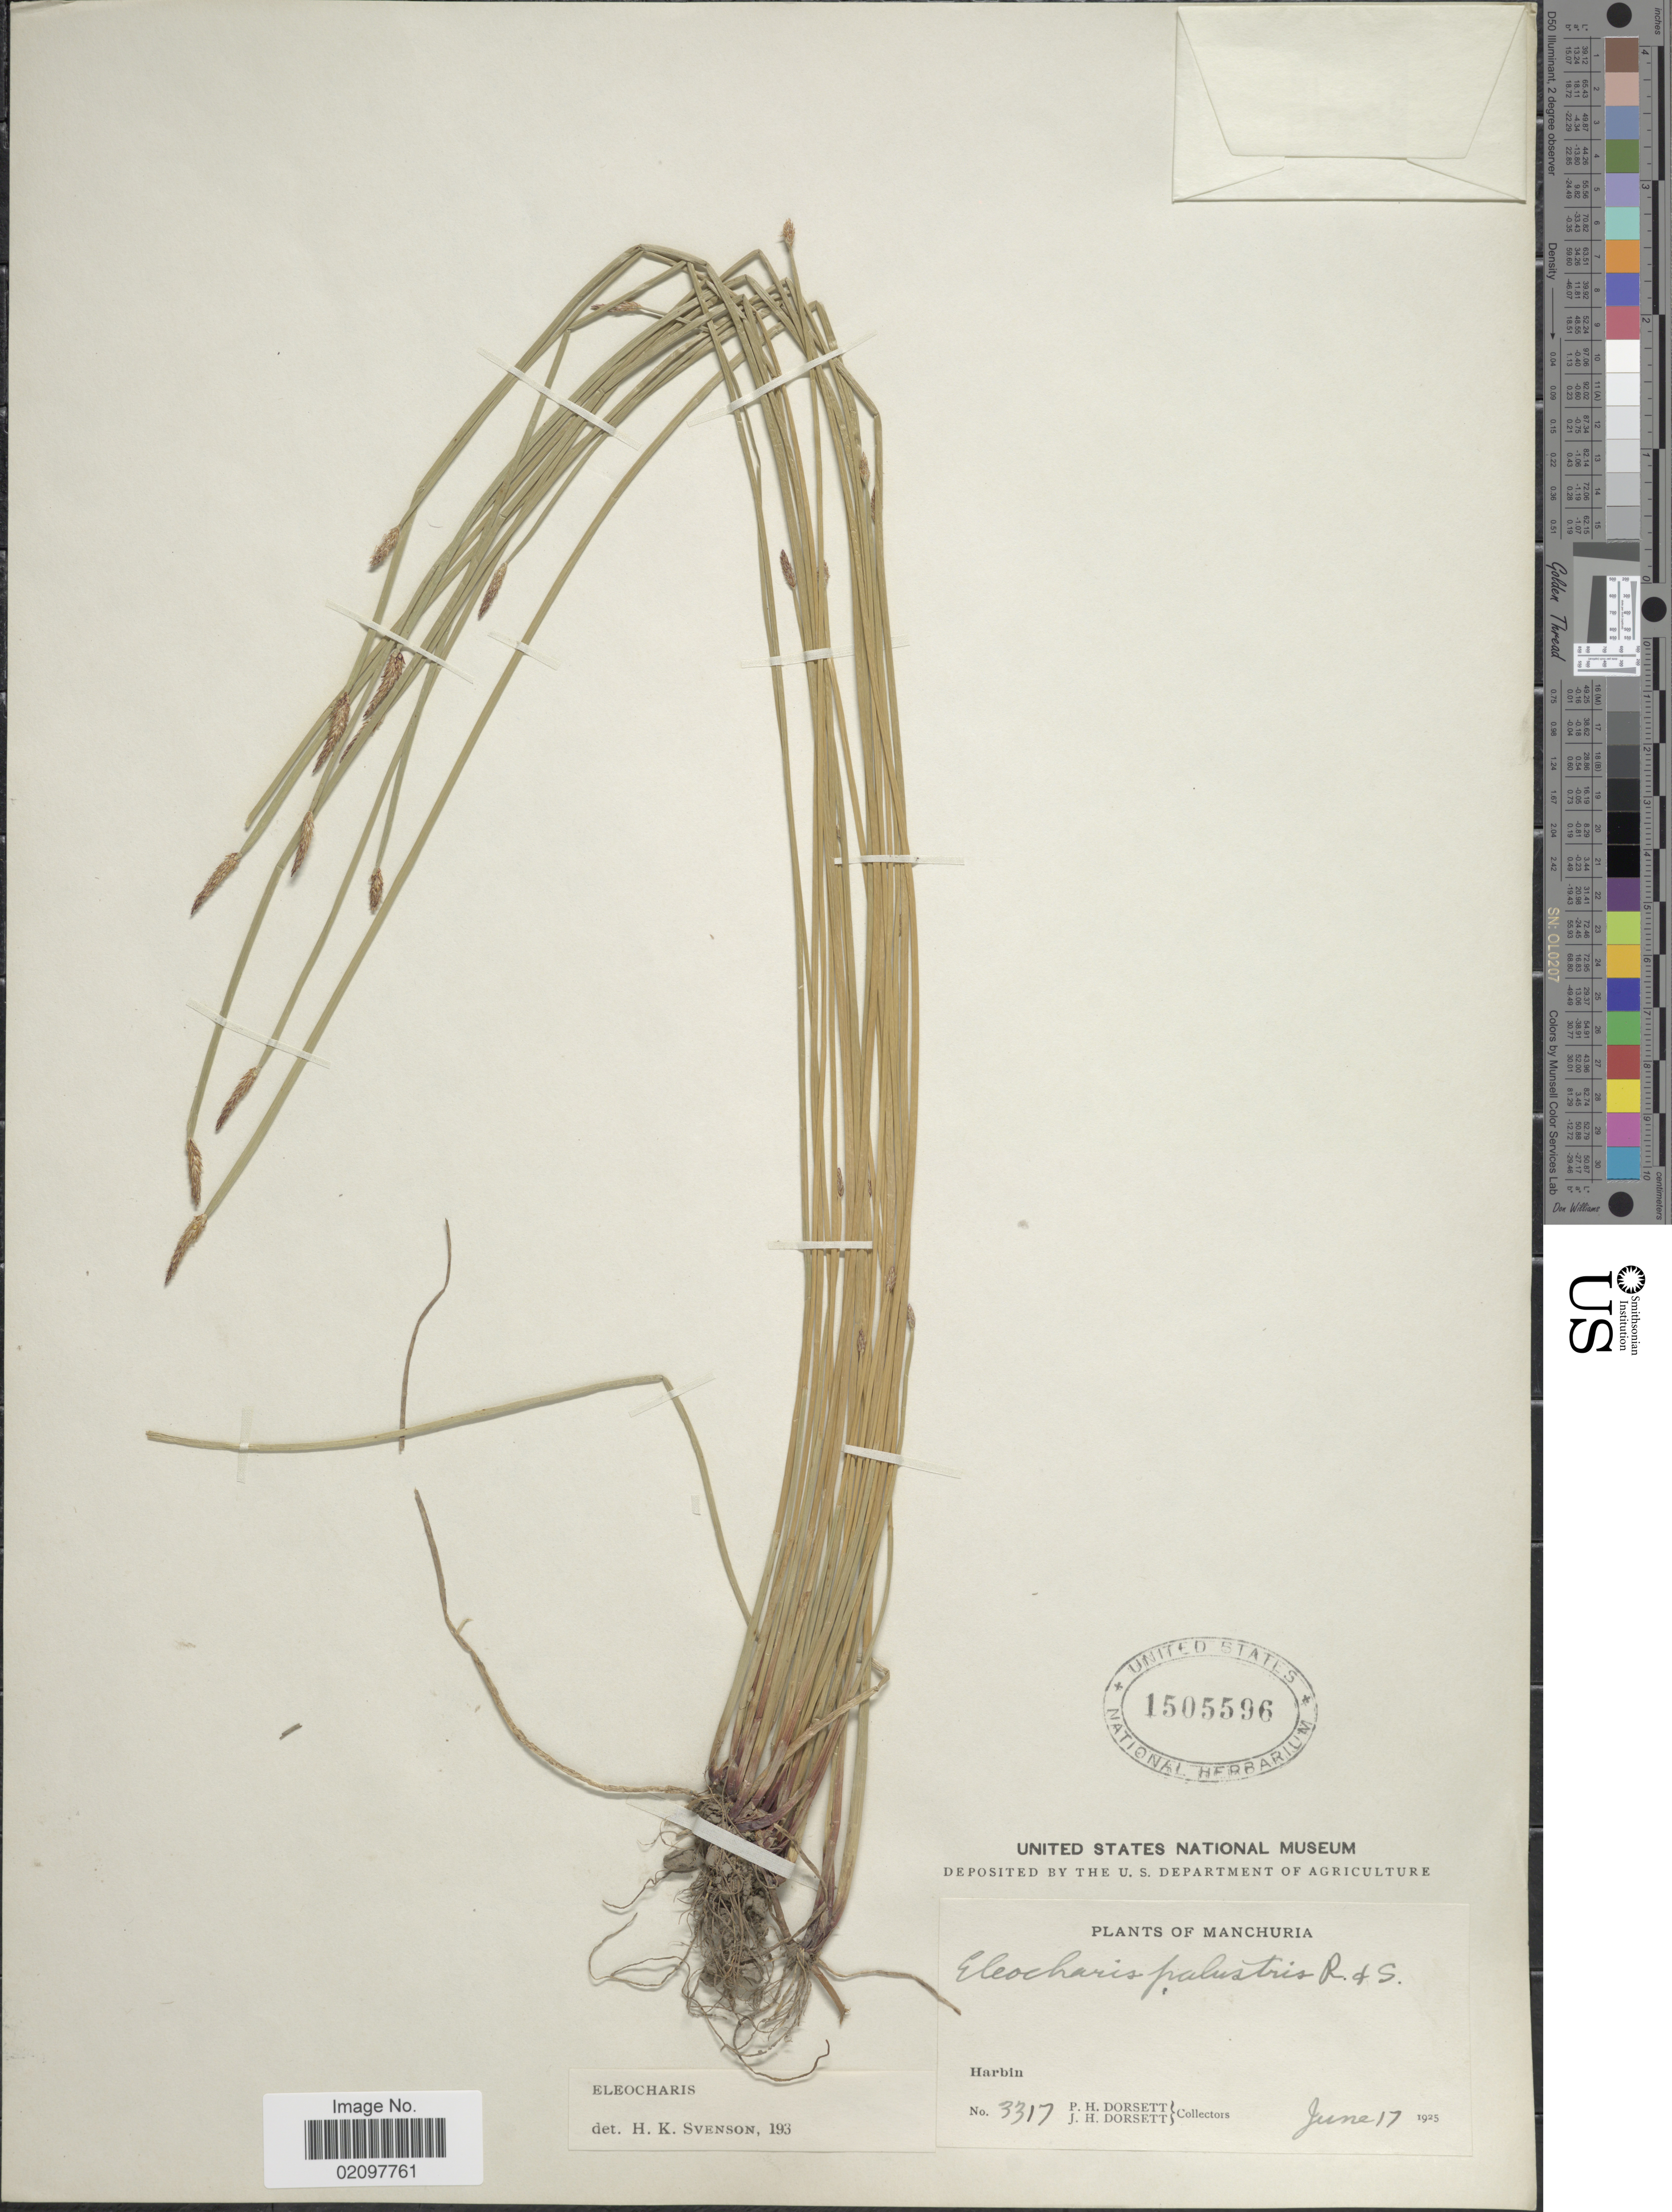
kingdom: Plantae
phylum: Tracheophyta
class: Liliopsida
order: Poales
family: Cyperaceae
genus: Eleocharis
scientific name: Eleocharis palustris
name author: (L.) Roem. & Schult.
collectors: P. H. Dorsett & J. Dorsett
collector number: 3317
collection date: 1925-06-17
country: China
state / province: Heilongjiang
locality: Manchuria. Harbin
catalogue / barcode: US 1505596